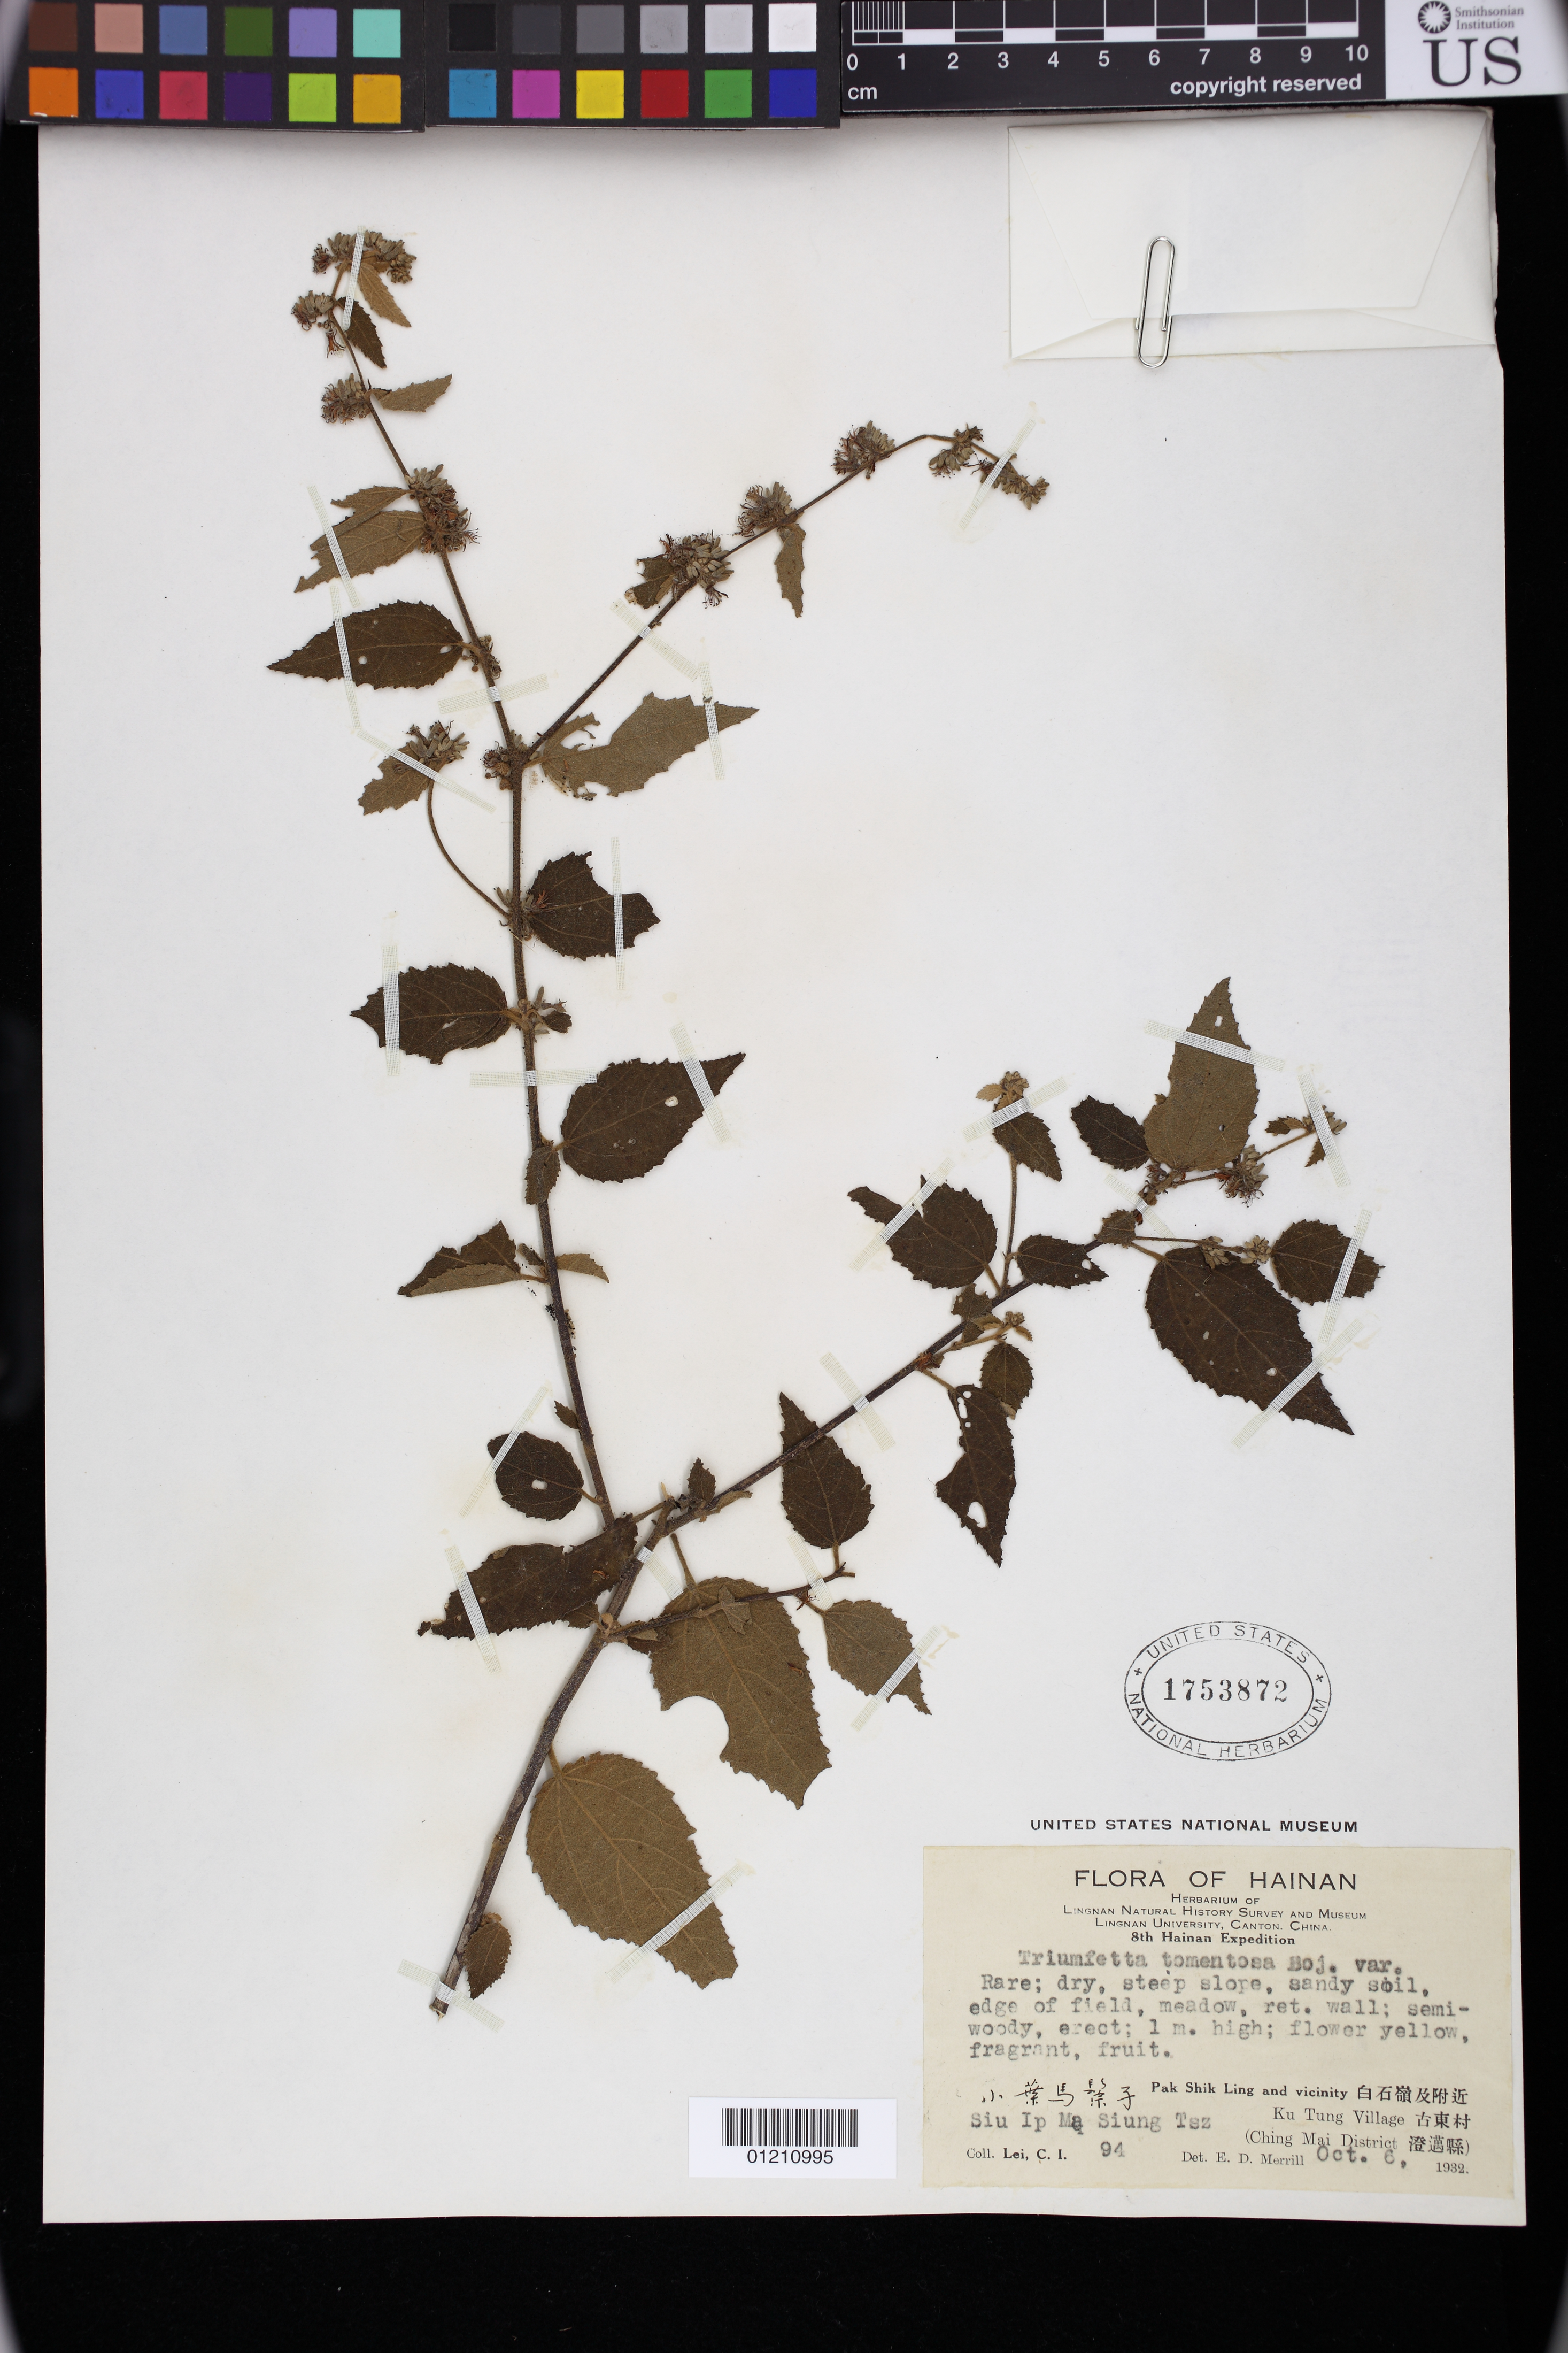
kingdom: Plantae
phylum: Tracheophyta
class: Magnoliopsida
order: Malvales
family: Malvaceae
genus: Triumfetta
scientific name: Triumfetta tomentosa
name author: Bojer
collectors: C. I. Lei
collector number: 94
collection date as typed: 10 Jun 1932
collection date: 1932-06-10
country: China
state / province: Hainan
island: Hainan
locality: Pak Shik Ling and vicinity, Ku Tung Village, Ching Mai District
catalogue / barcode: US 1753872